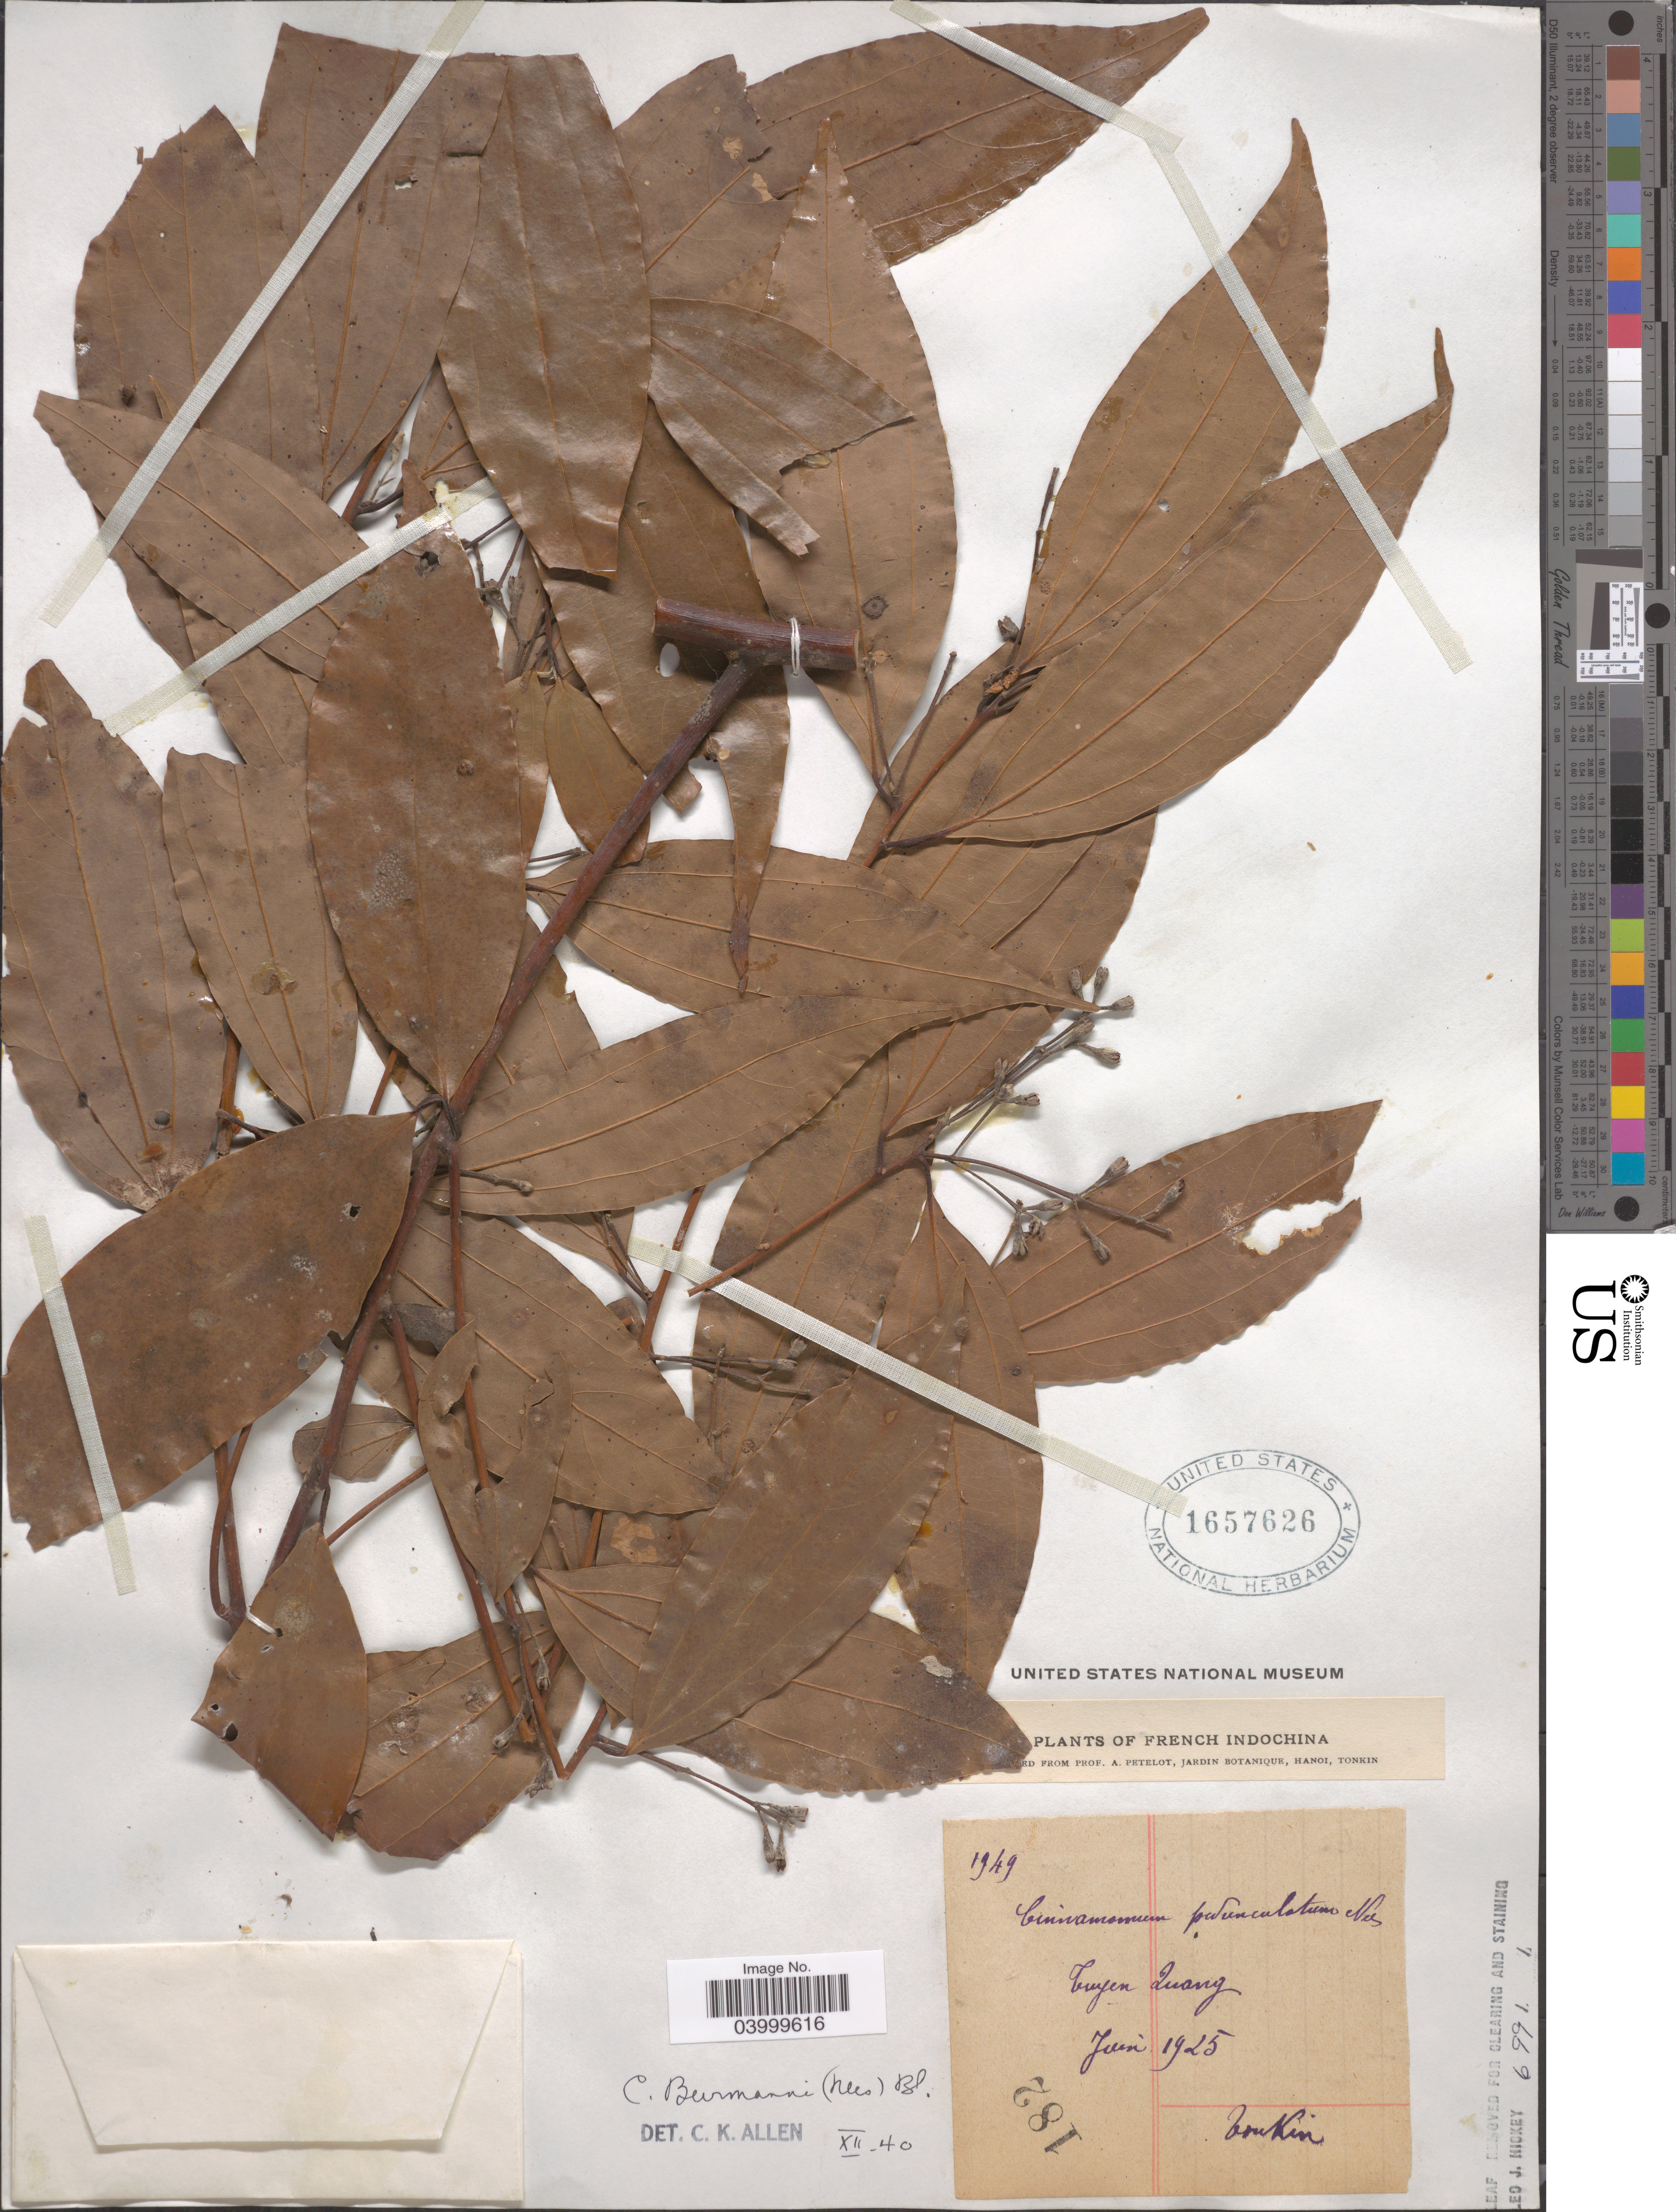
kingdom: Plantae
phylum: Tracheophyta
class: Magnoliopsida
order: Laurales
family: Lauraceae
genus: Cinnamomum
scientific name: Cinnamomum burmannii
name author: (Nees & T. Nees) Blume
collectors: P. A. Pételot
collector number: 1949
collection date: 1925-06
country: Vietnam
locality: Cuyen Zuang.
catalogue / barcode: US 1657626